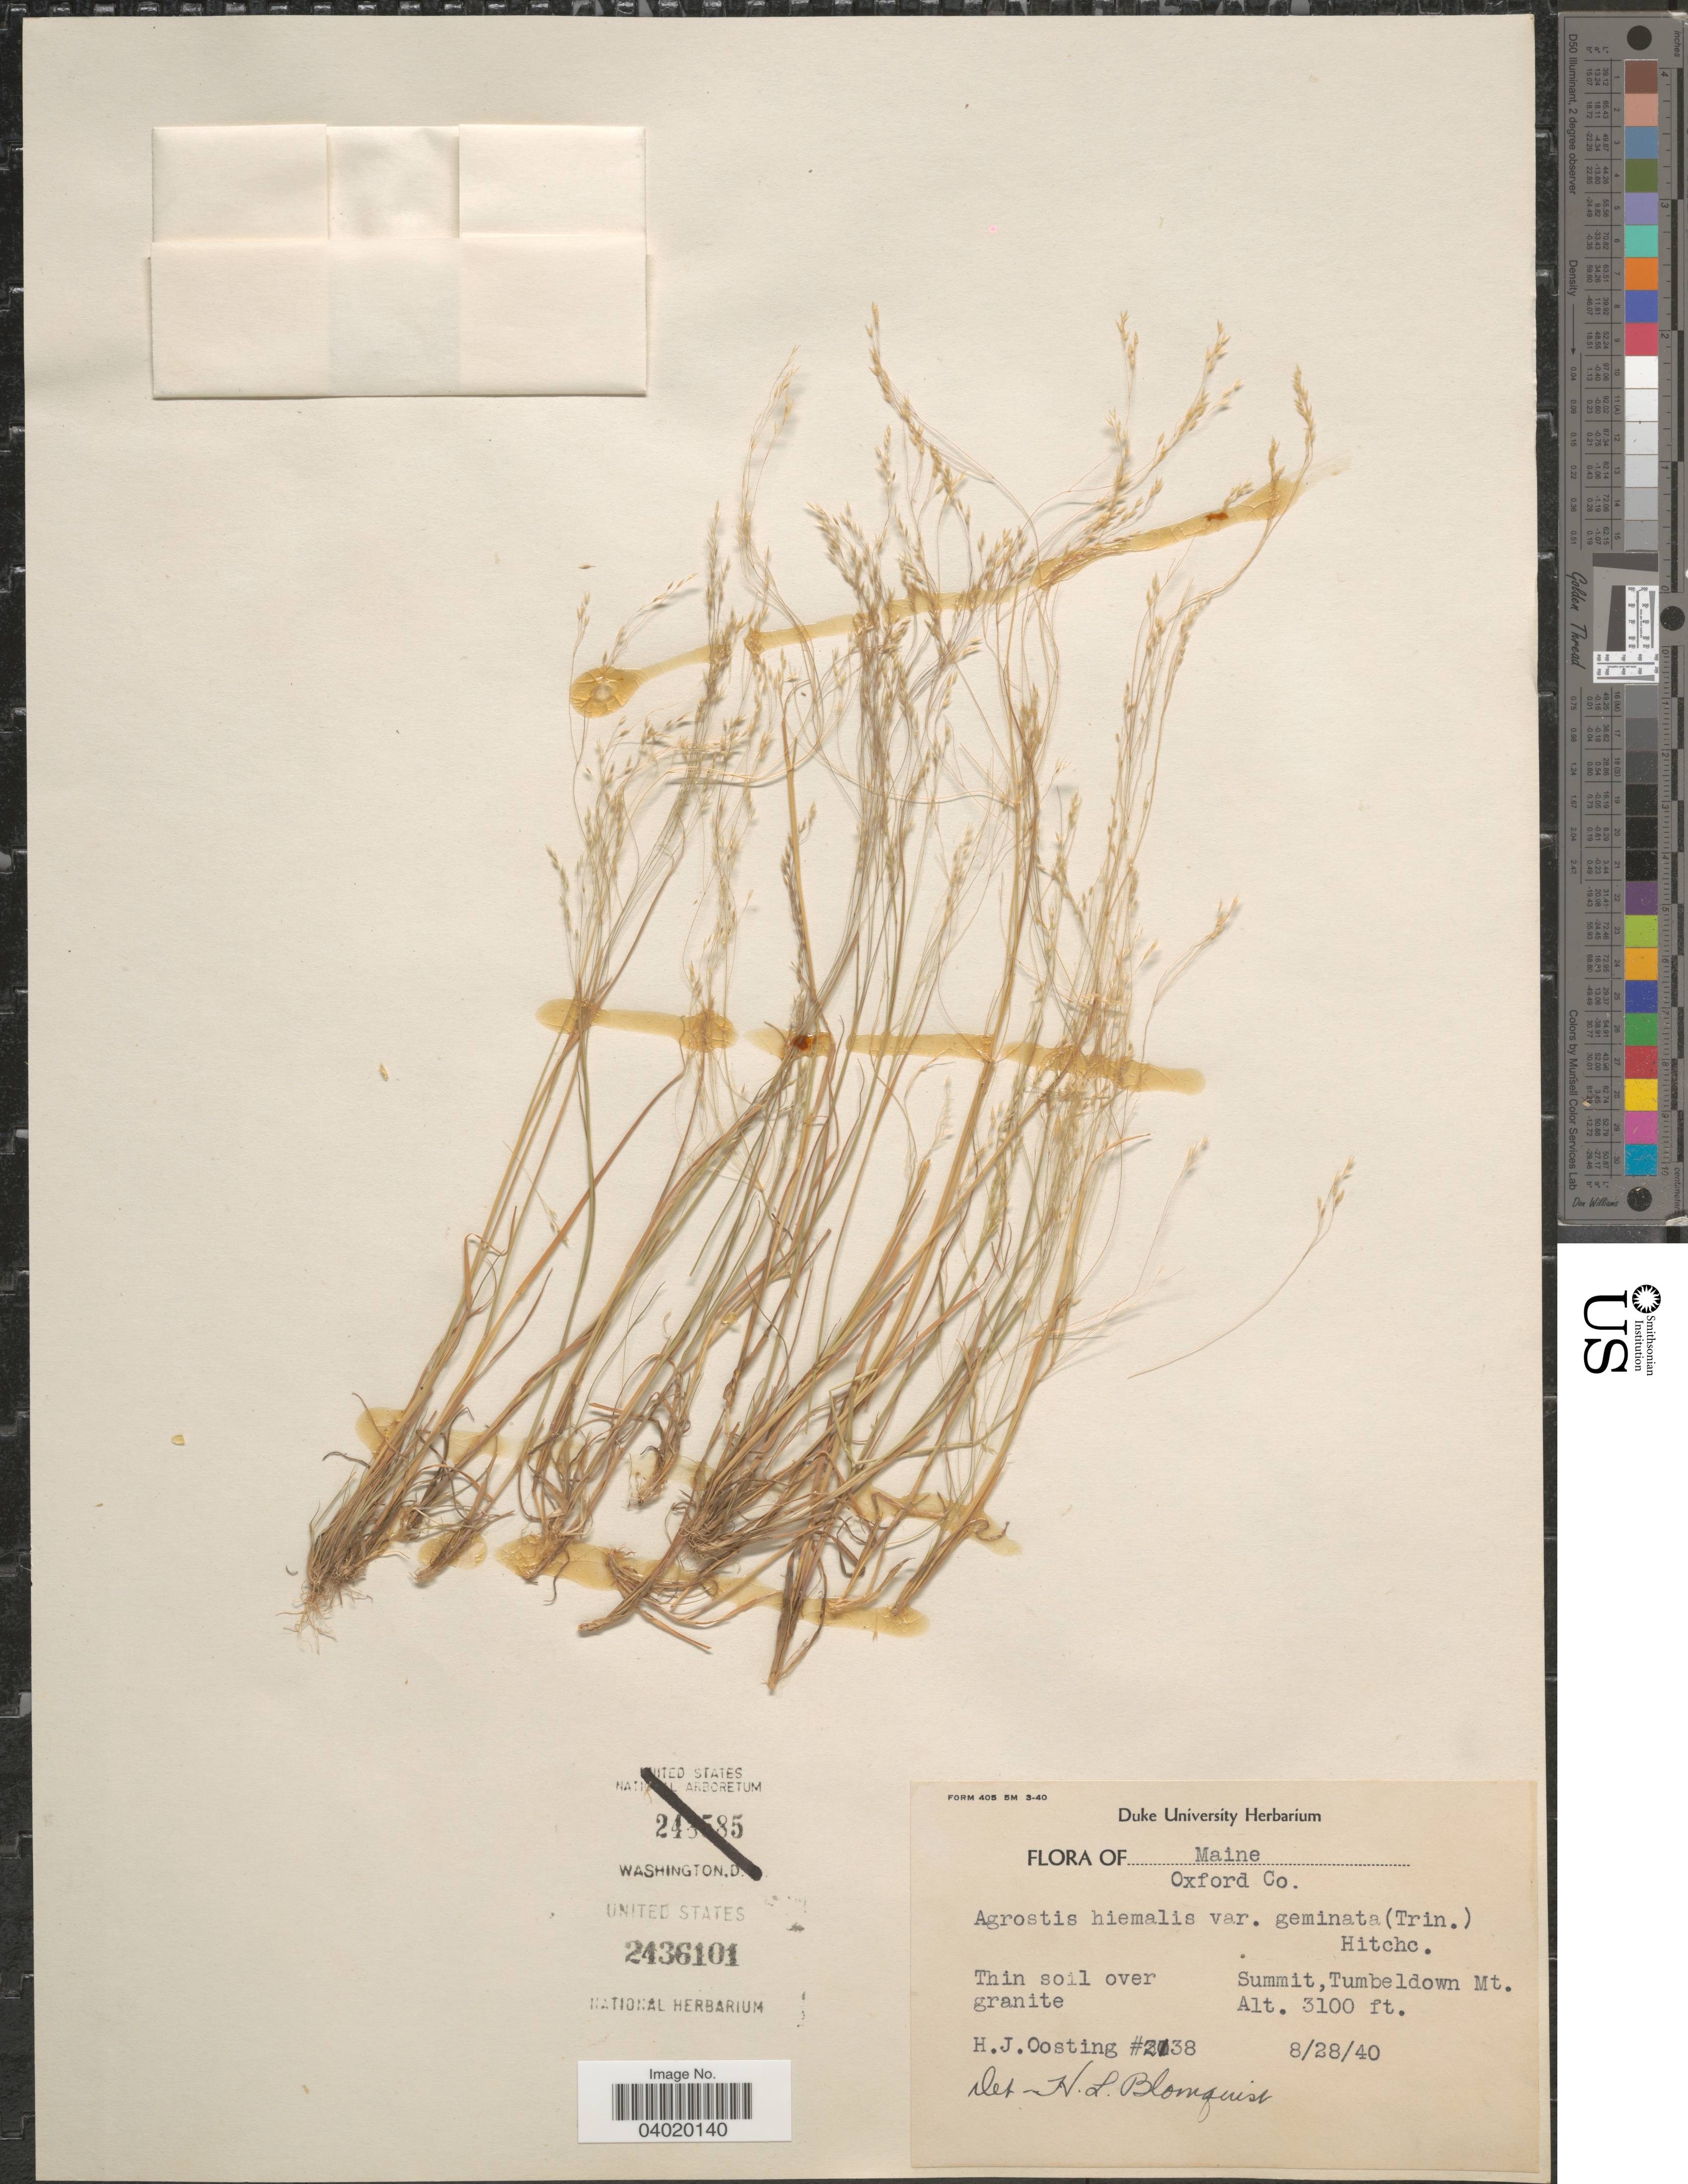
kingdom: Plantae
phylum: Tracheophyta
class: Liliopsida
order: Poales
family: Poaceae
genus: Agrostis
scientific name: Agrostis hyemalis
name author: (Walter) Britton et al.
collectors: H. Oosting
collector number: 2138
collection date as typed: Transcribed d/m/y: 28/8/40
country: United States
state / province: Maine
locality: Oxford Co. Summit, Tumbeldown Mt.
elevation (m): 945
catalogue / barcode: US 2436101